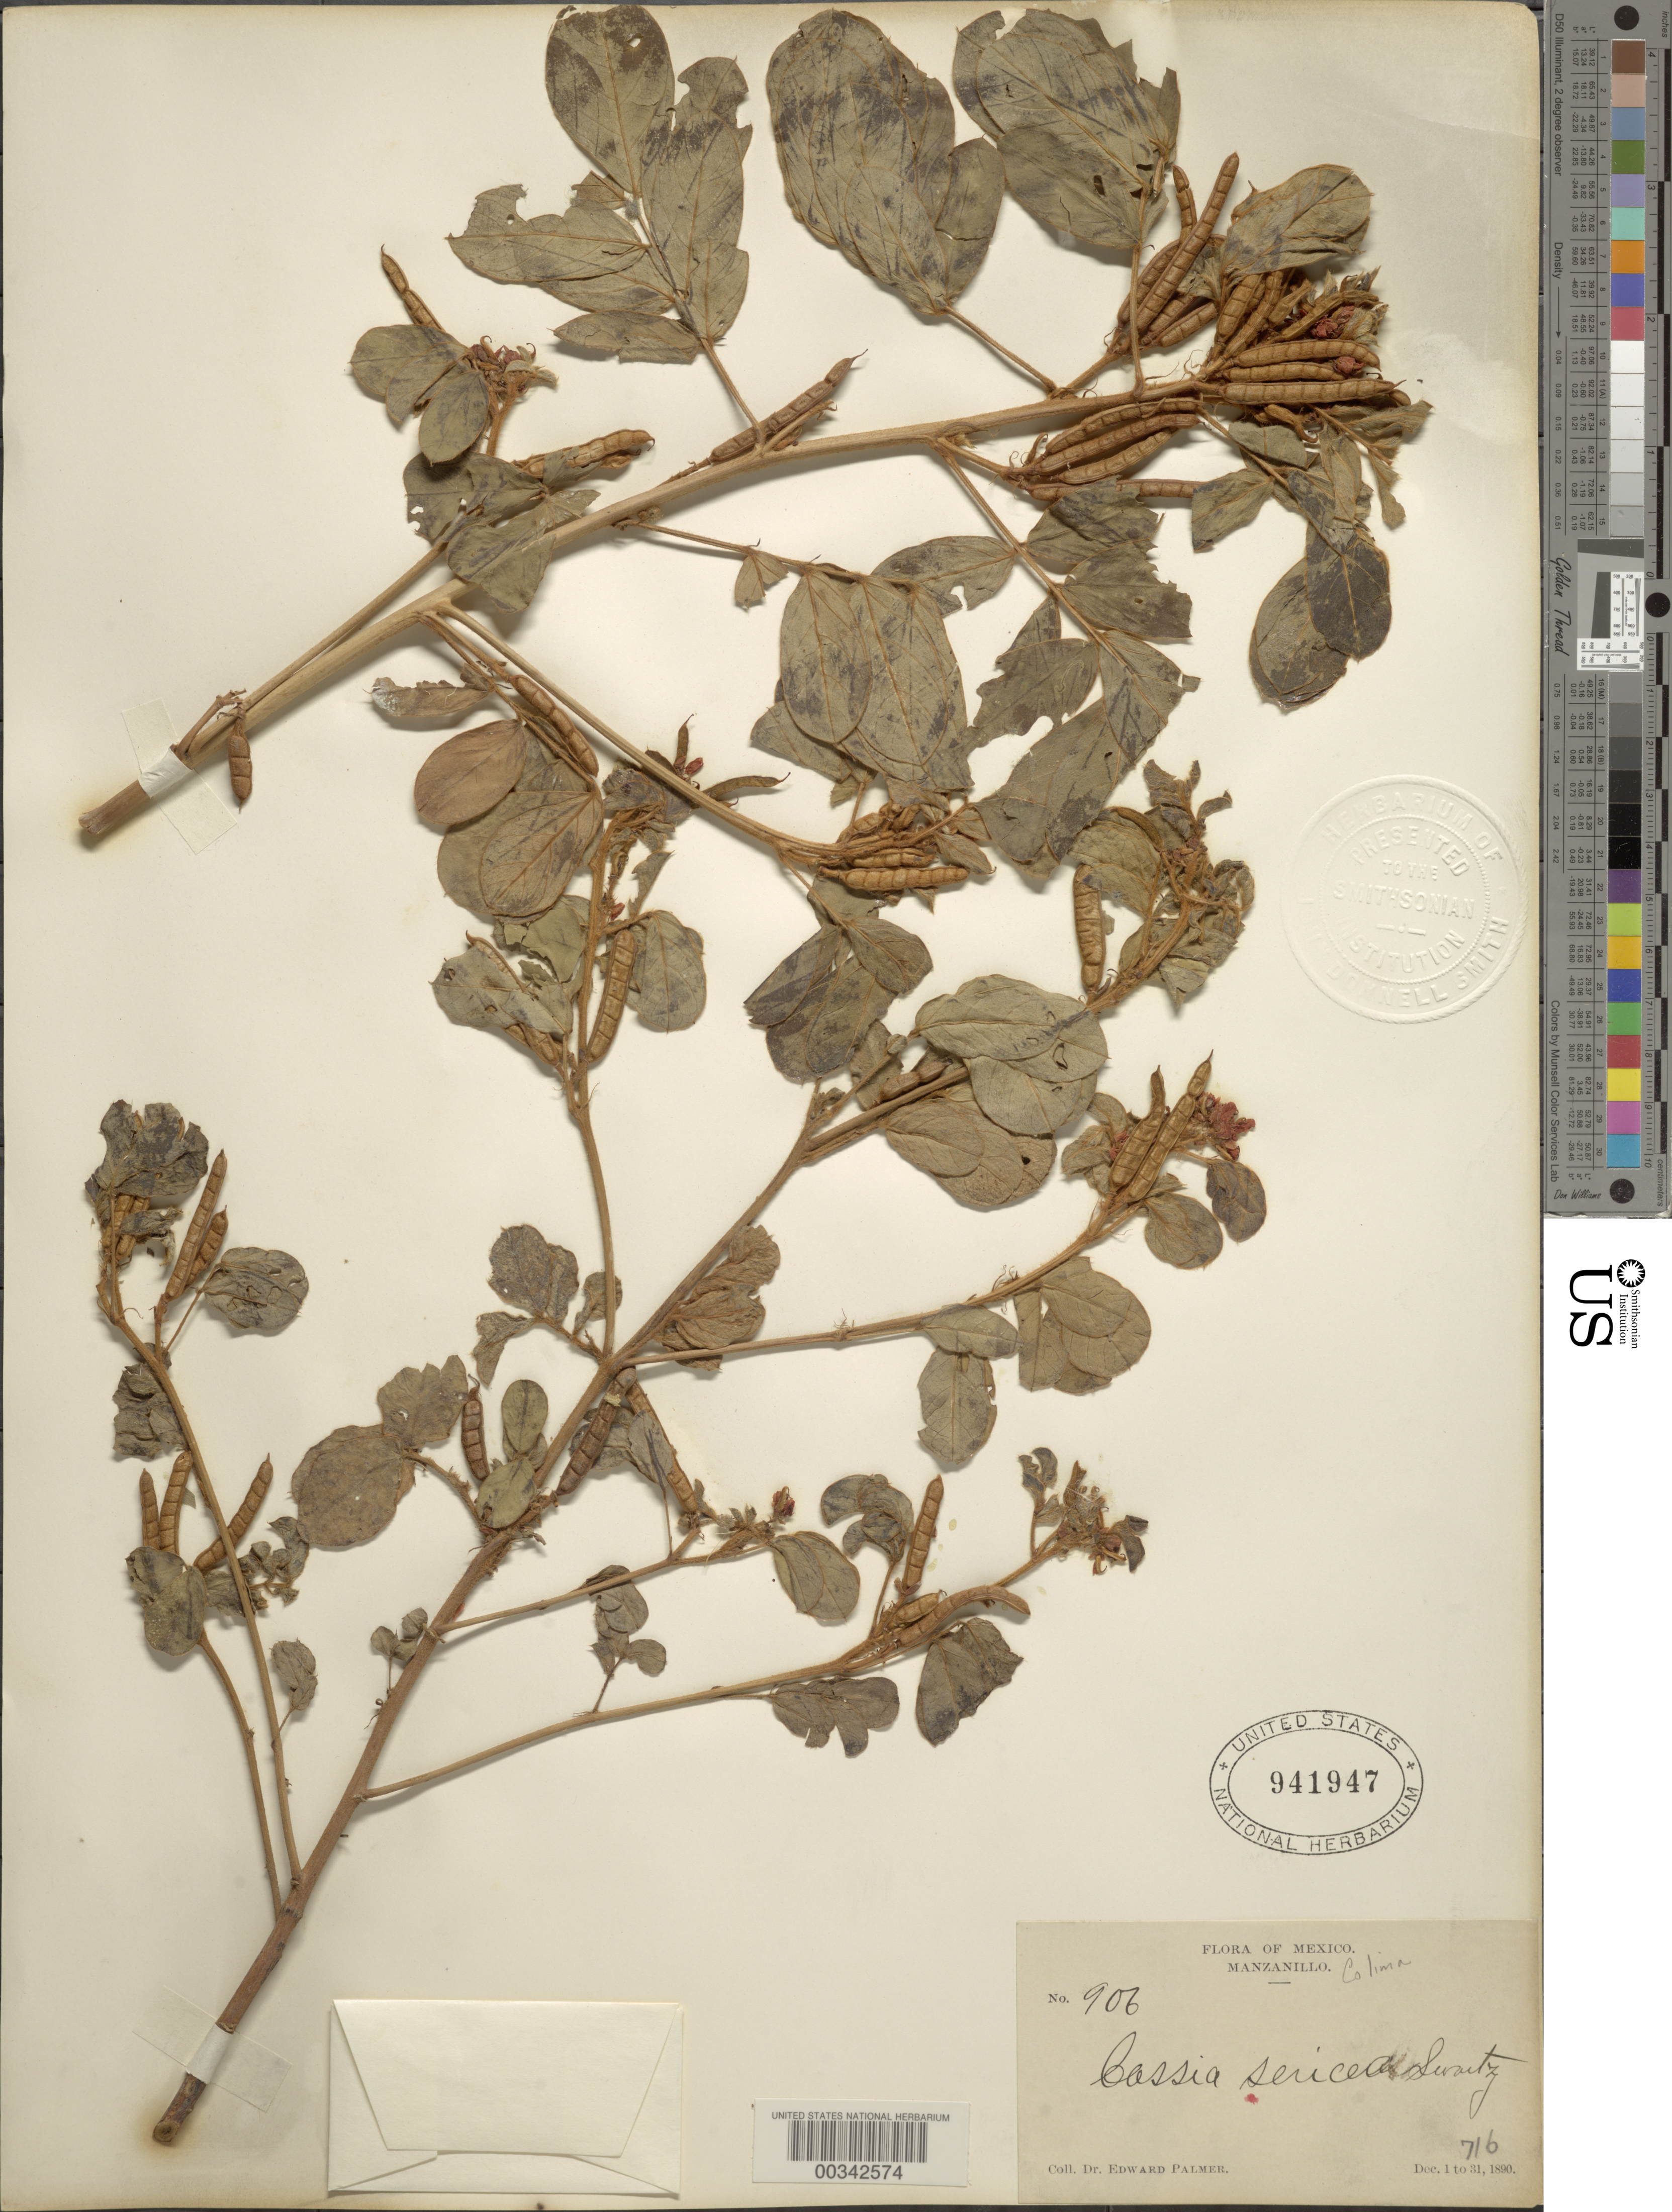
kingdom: Plantae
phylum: Tracheophyta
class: Magnoliopsida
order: Fabales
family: Fabaceae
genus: Senna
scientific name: Senna uniflora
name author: (Mill.) H.S. Irwin & Barneby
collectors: E. Palmer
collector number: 906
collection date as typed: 01 Dec 1890 to 31 Dec 1890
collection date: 1890-12-01/1890-12-31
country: Mexico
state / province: Colima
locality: Manzanillo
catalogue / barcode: US 941947